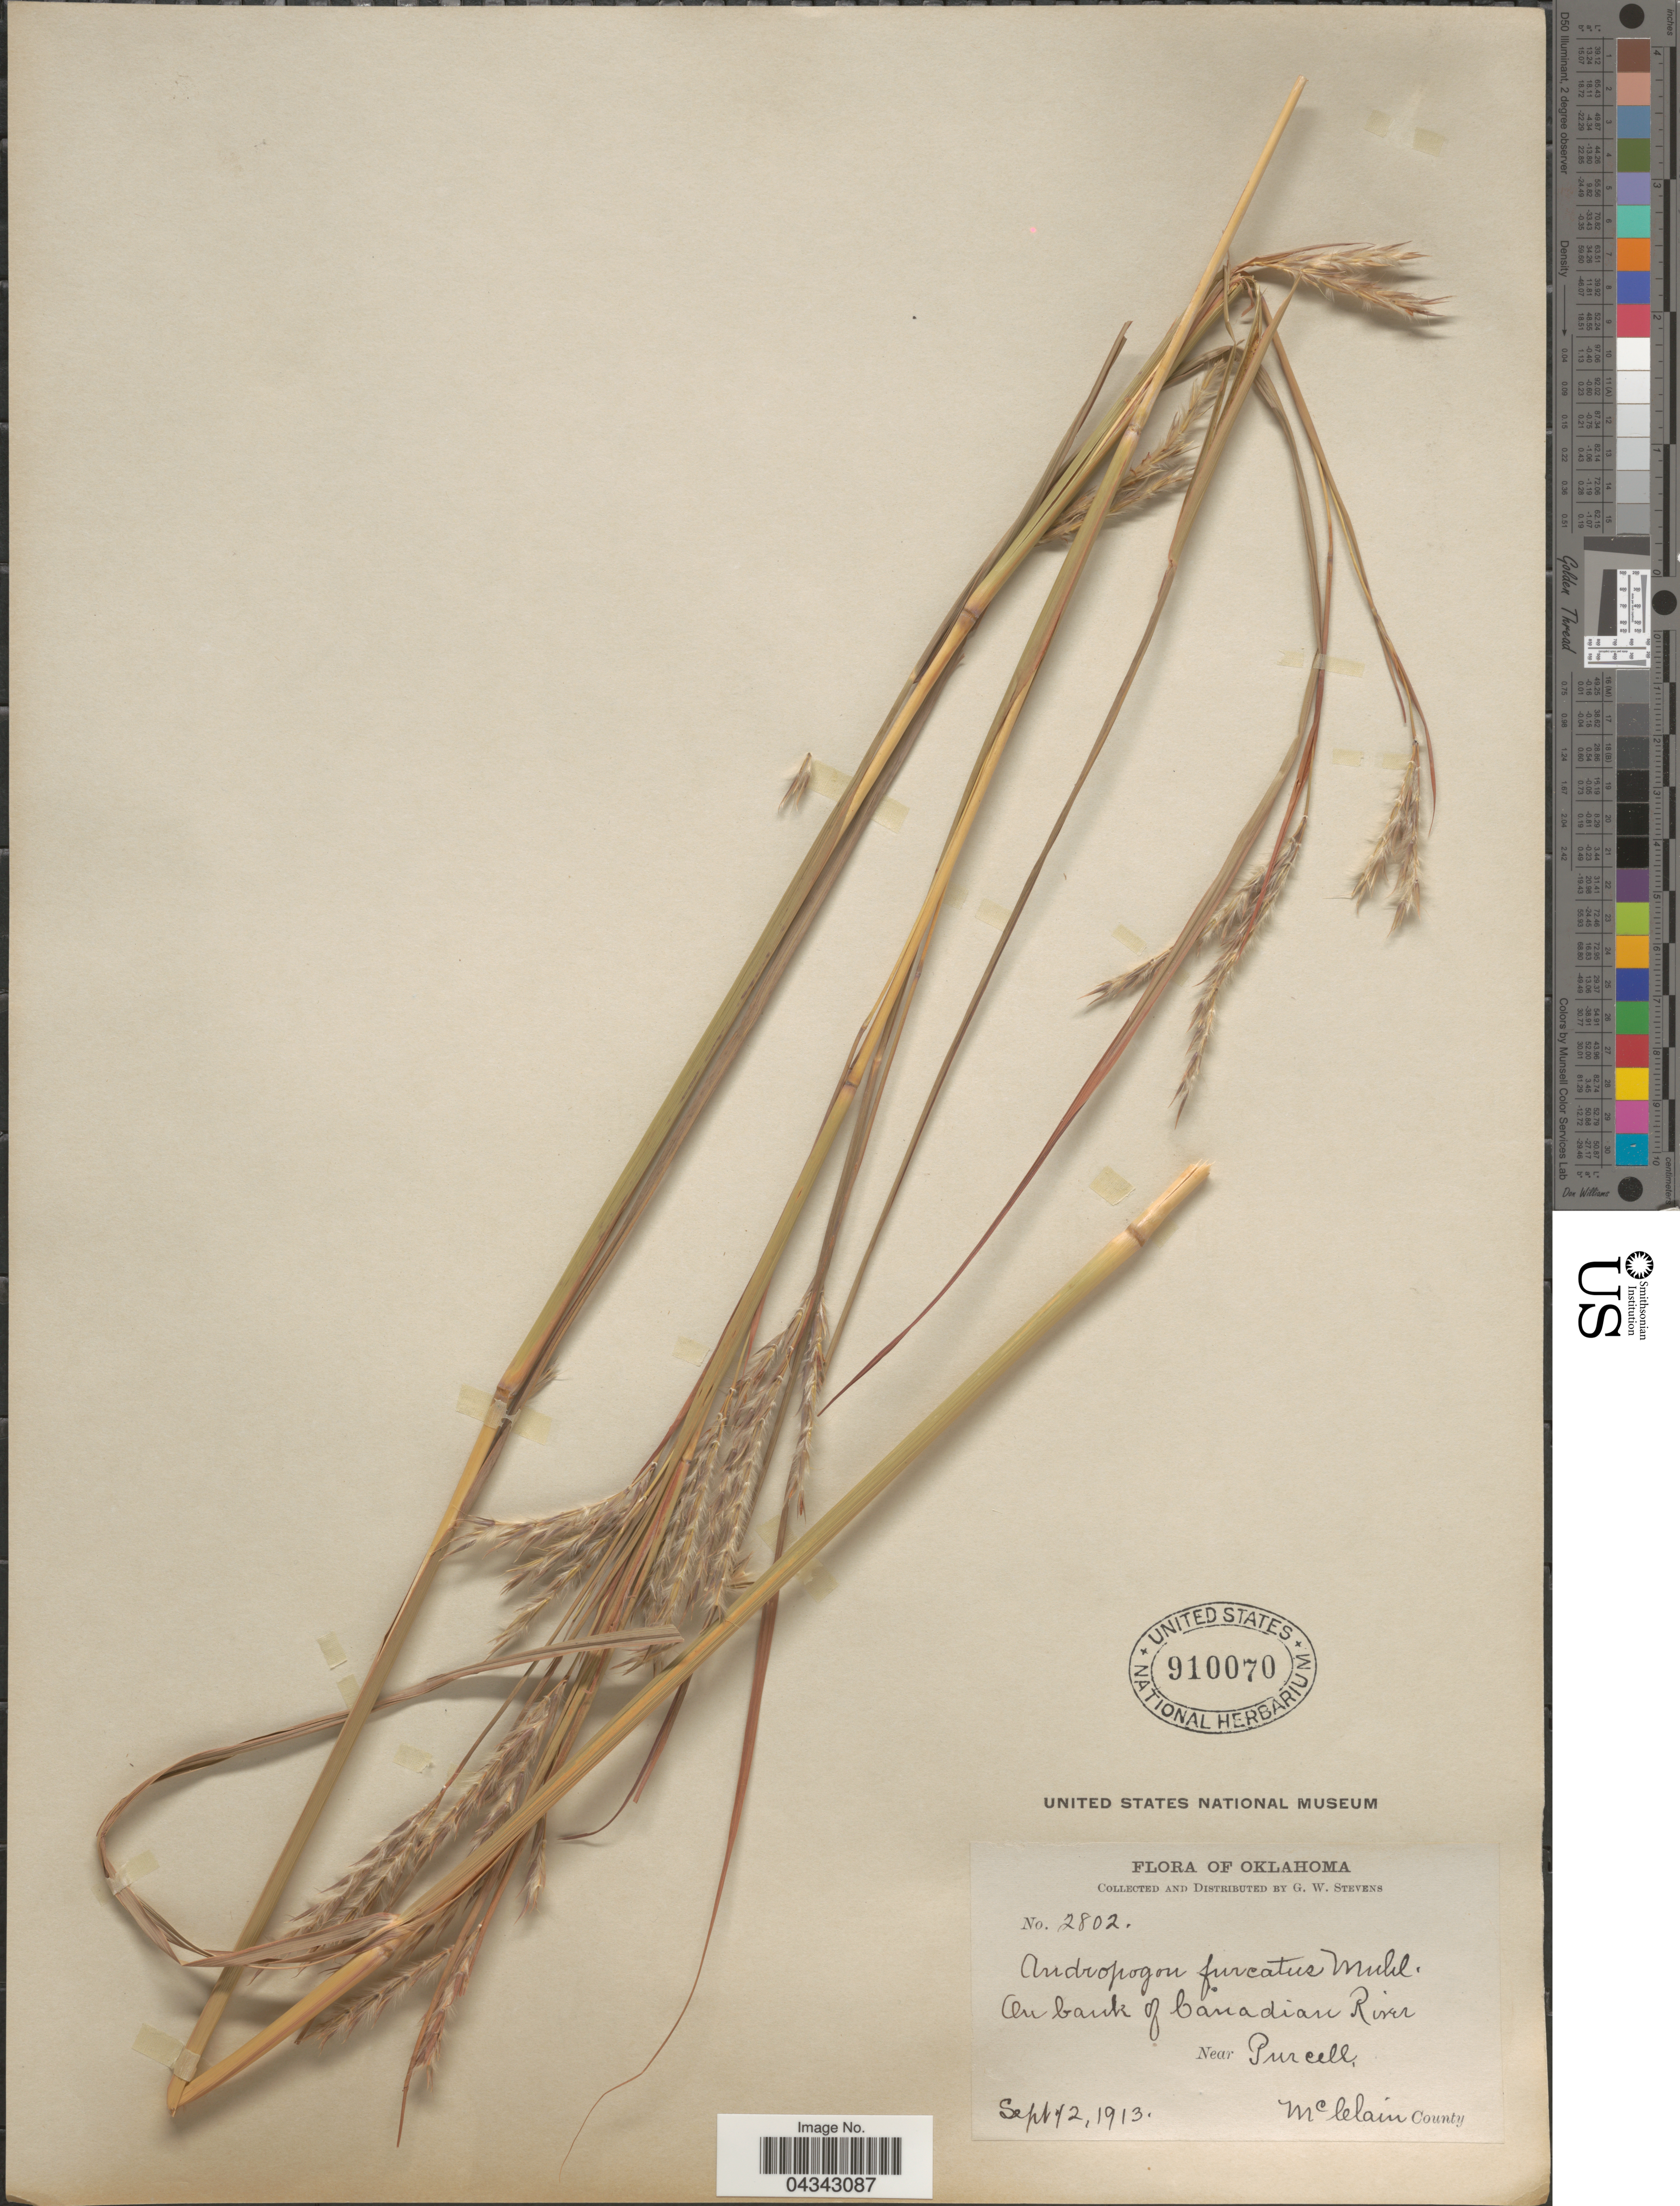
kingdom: Plantae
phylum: Tracheophyta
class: Liliopsida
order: Poales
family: Poaceae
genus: Andropogon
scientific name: Andropogon gerardii subsp. hallii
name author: (Hack.) Wipff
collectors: G. W. Stevens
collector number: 2802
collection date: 1913-09-02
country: United States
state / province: Oklahoma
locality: On bank of Canadian River. Near Purcell. McClain County.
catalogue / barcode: US 910070